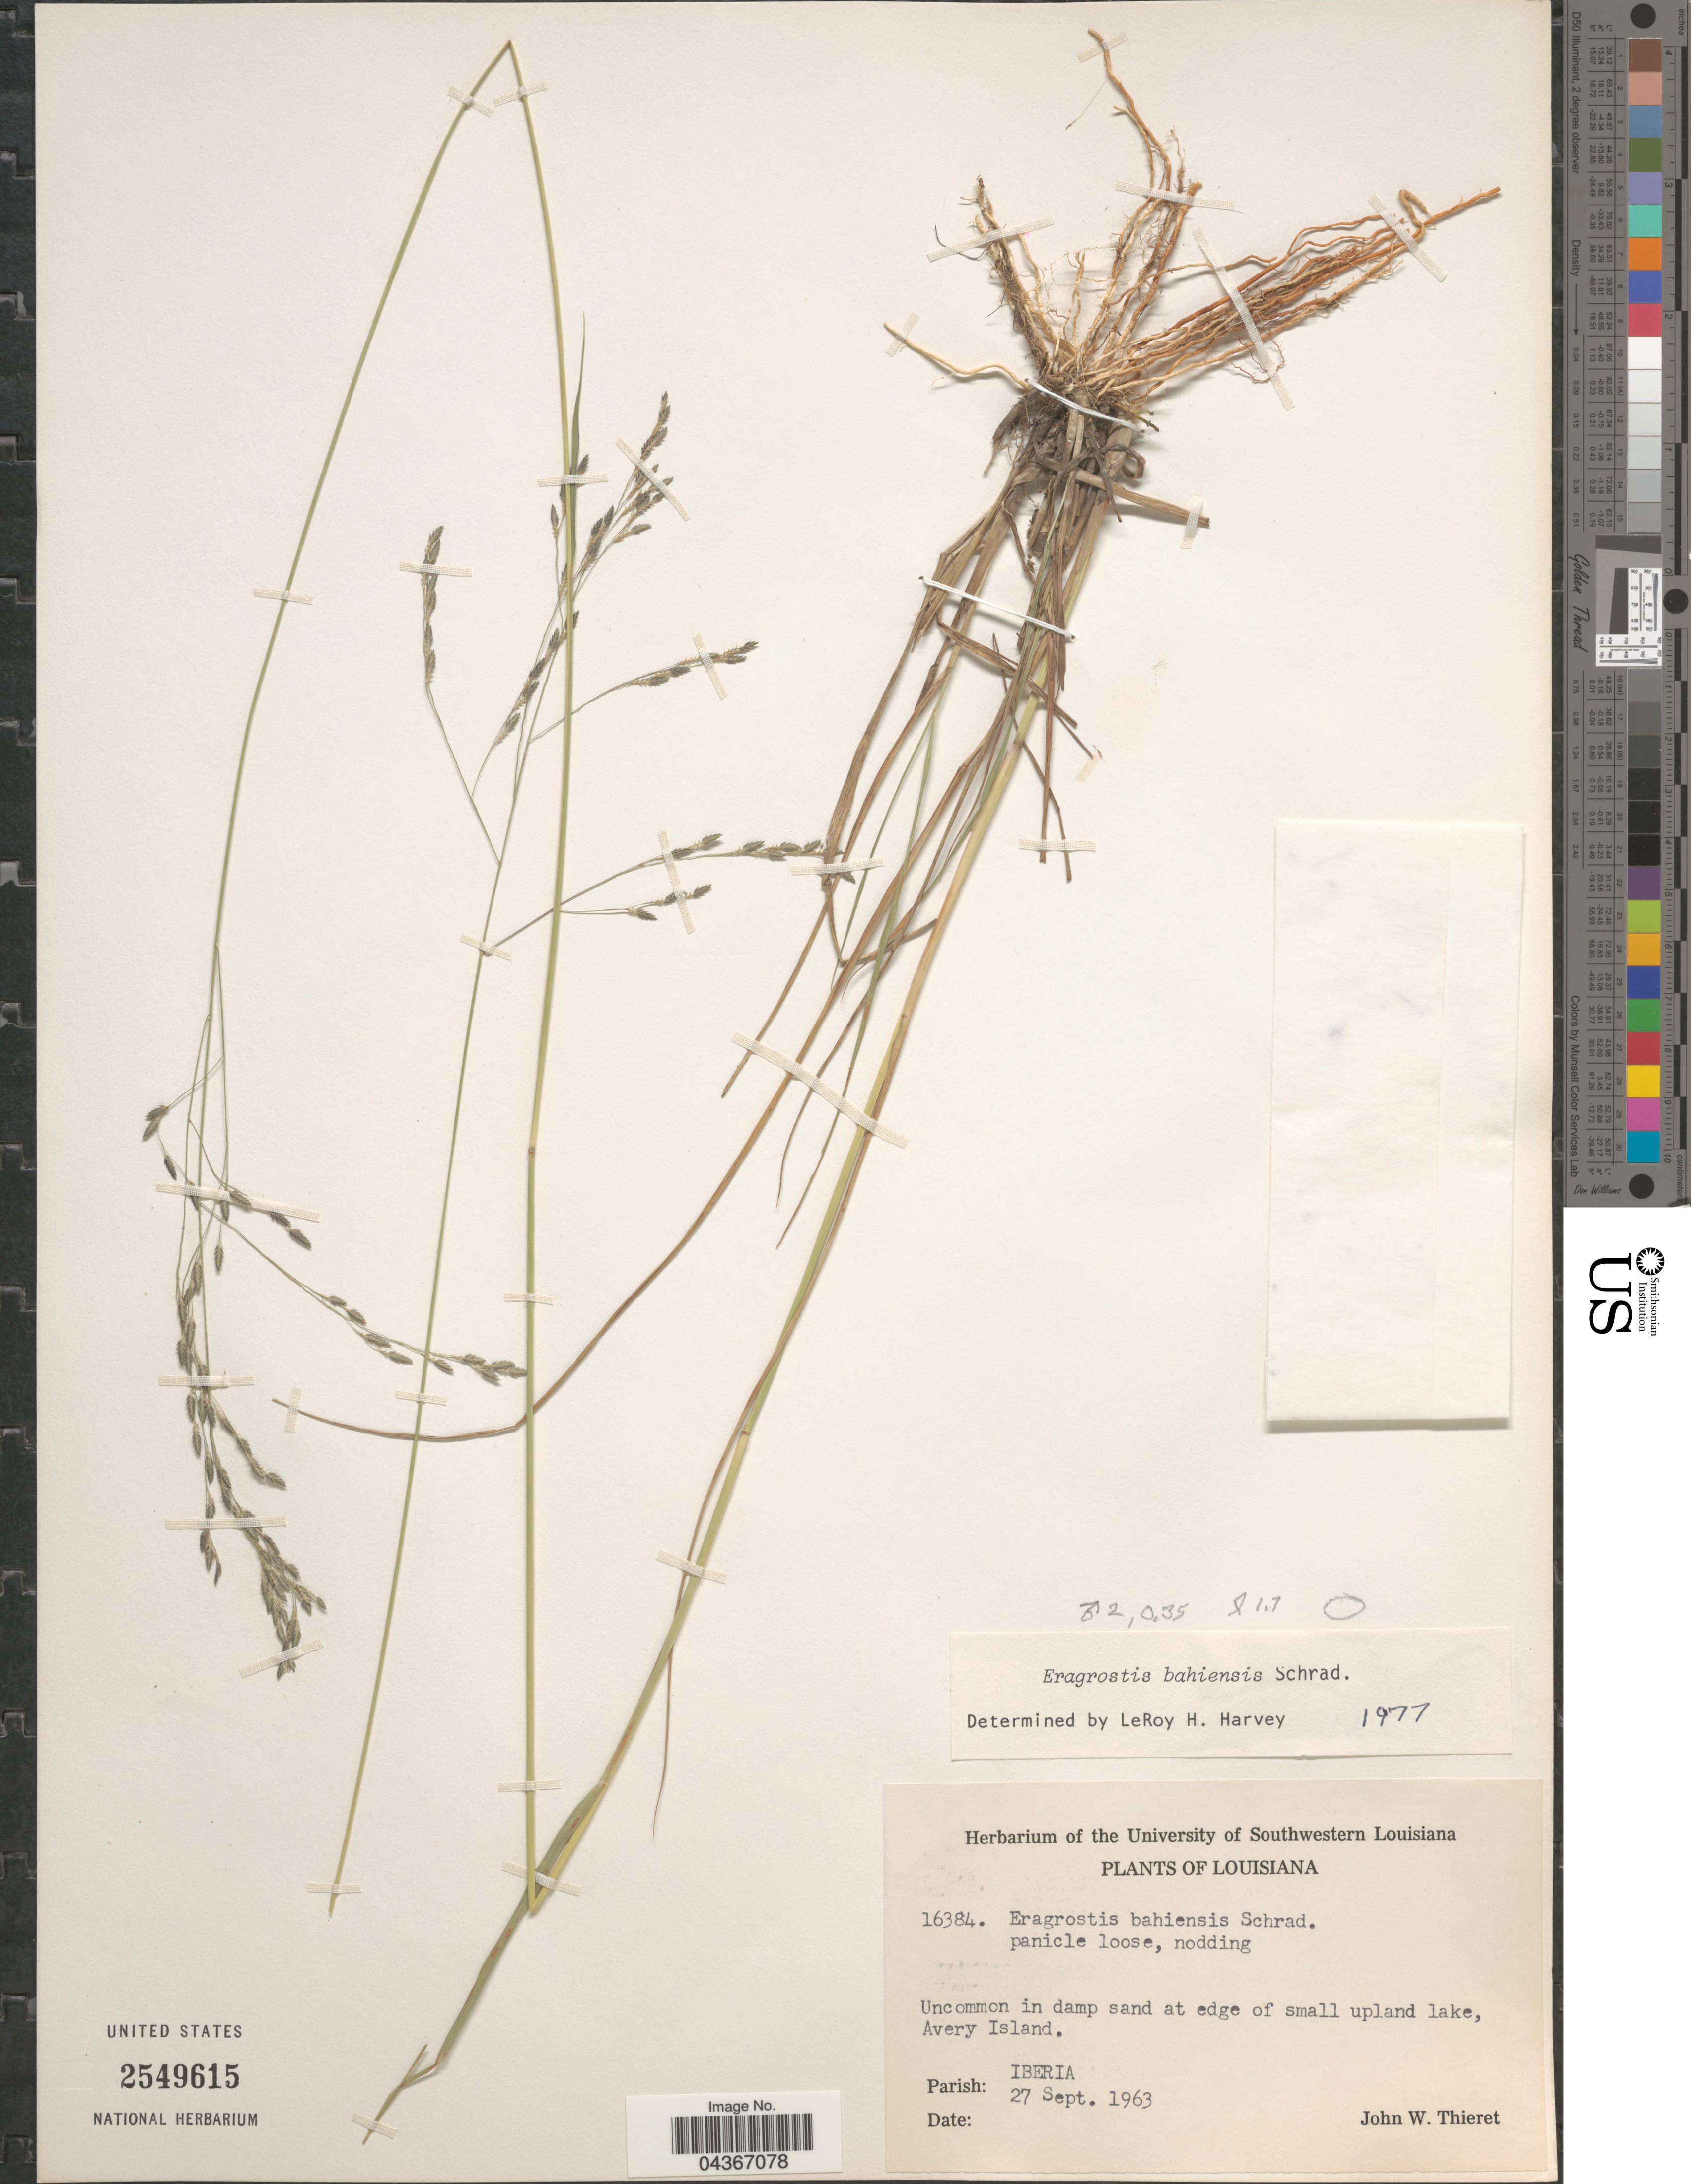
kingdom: Plantae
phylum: Tracheophyta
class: Liliopsida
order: Poales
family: Poaceae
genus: Eragrostis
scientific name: Eragrostis bahiensis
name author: Schrad. ex Schult.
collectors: J. W. Thieret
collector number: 16384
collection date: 1963-09-27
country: United States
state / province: Louisiana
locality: Uncommon in damp sand at edge of small upland lake, Avery Island. Parish: Iberia.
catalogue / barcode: US 2549615